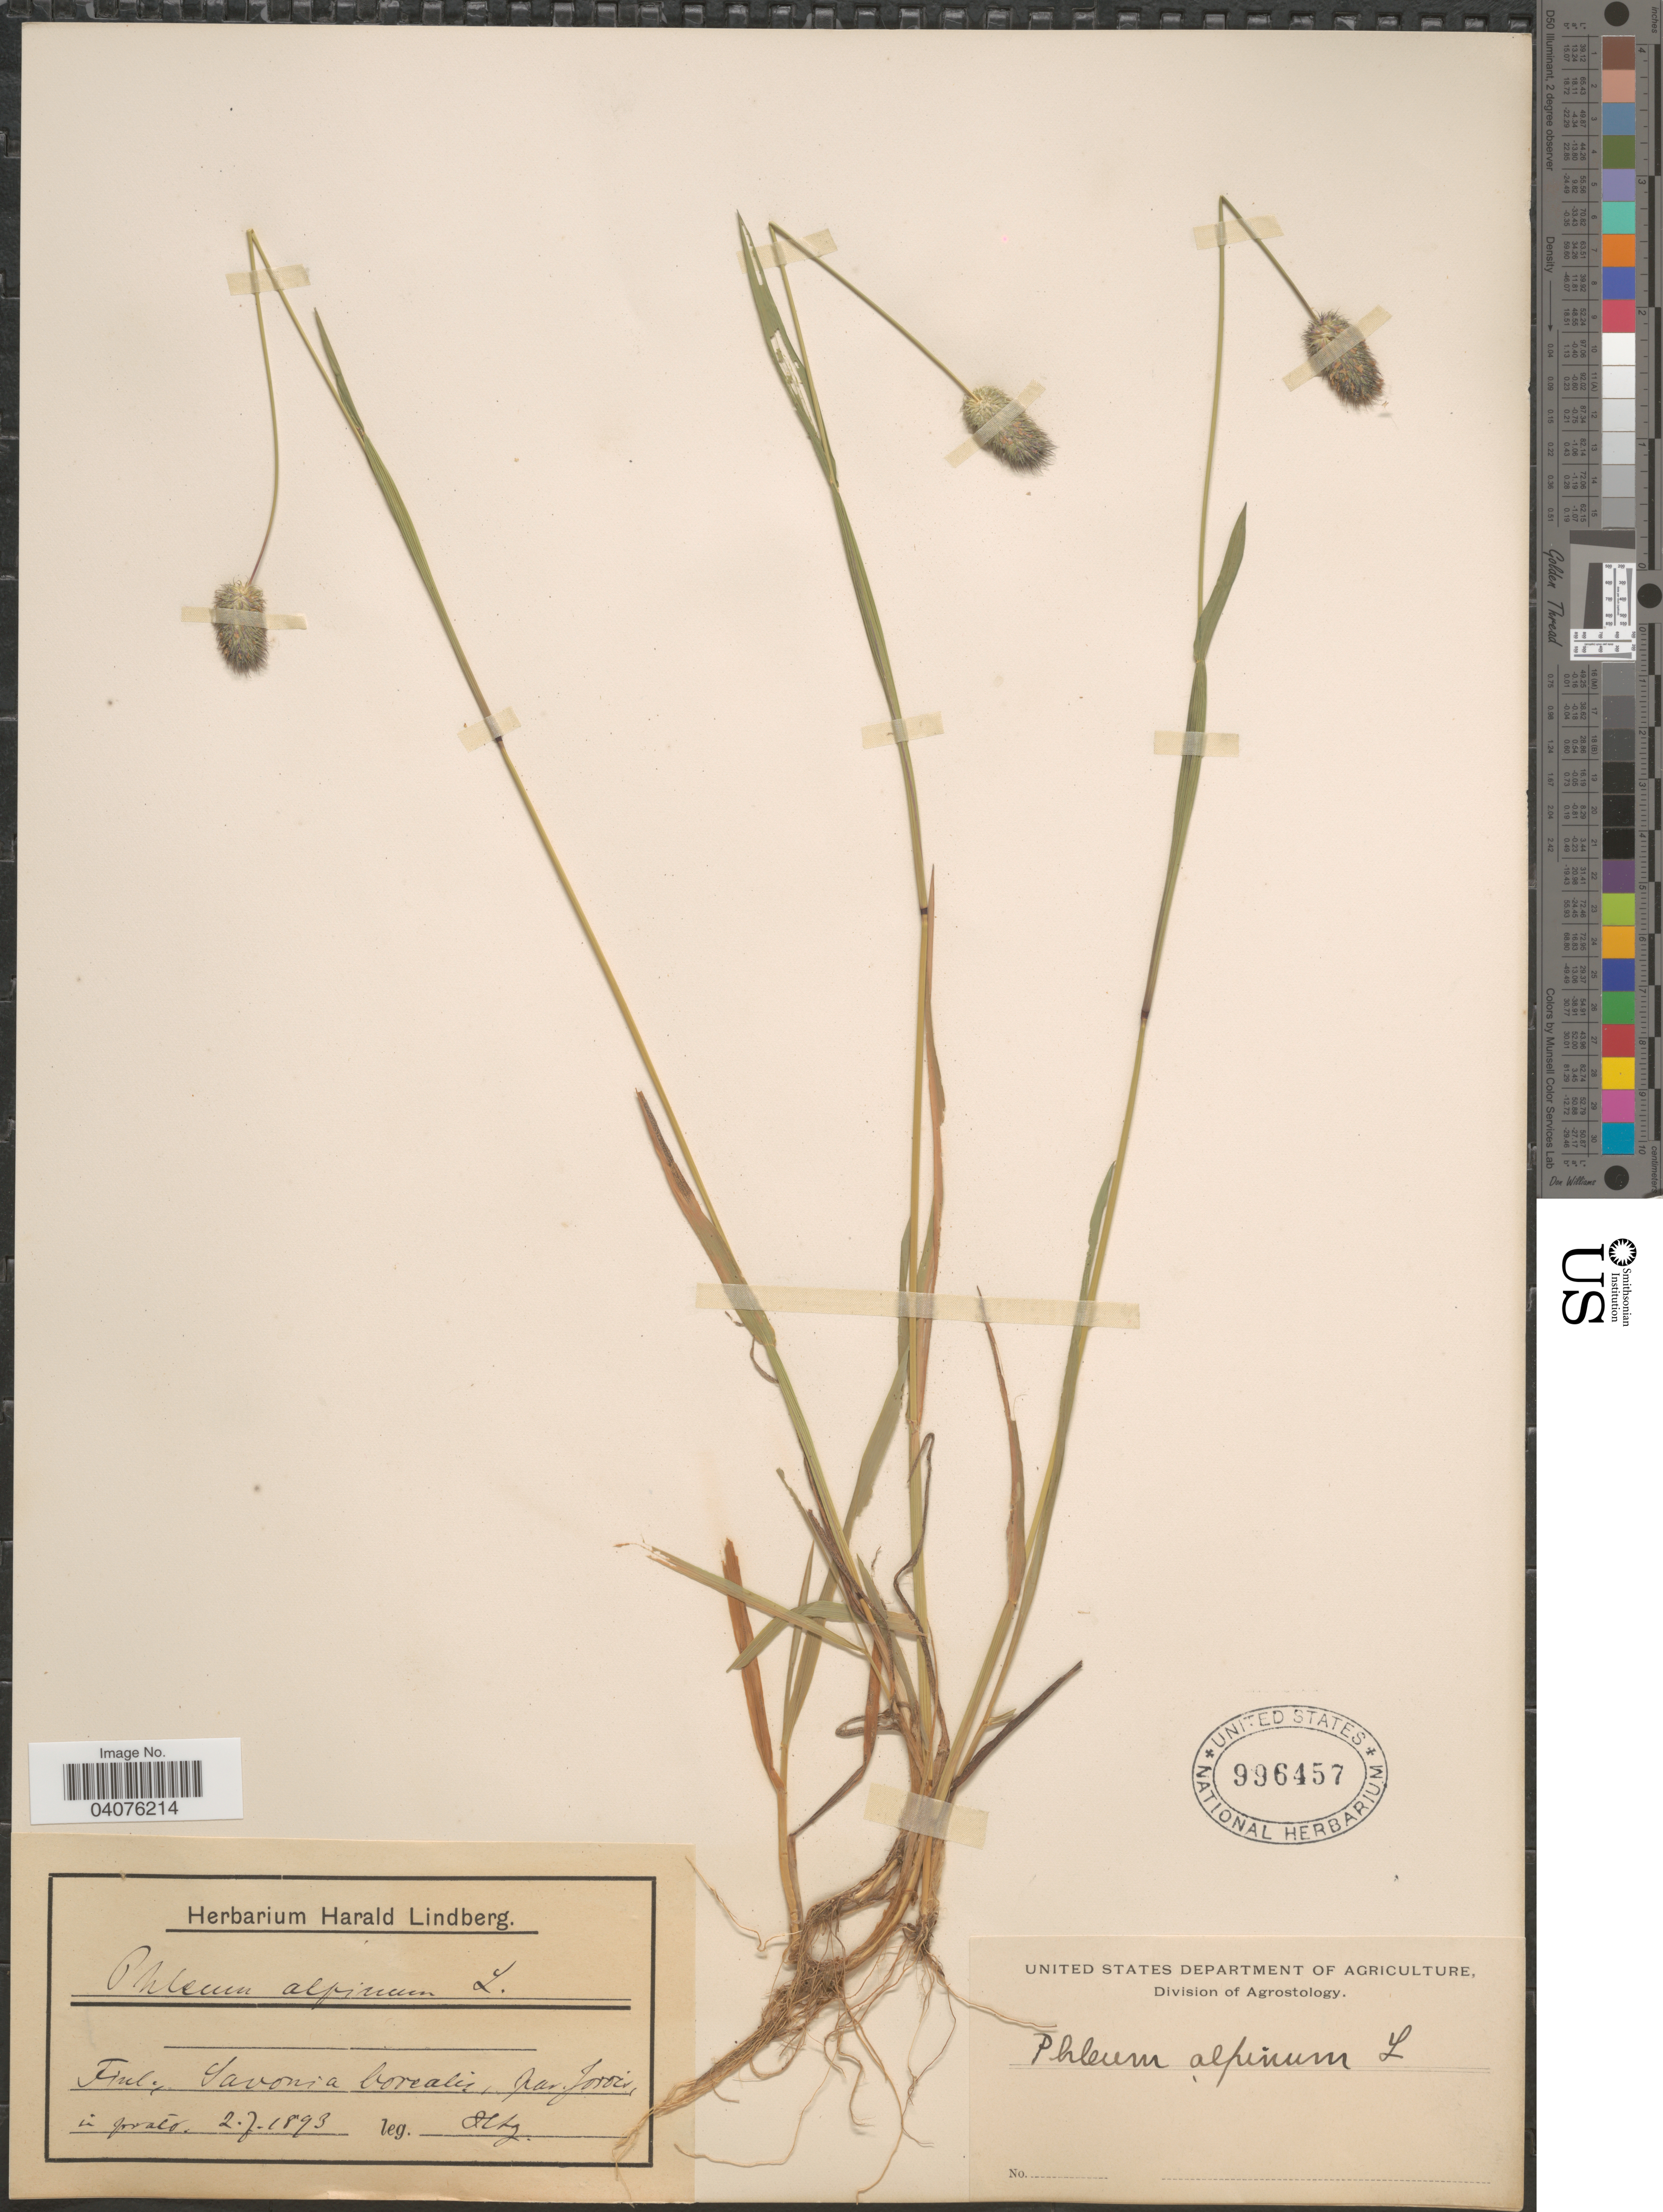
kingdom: Plantae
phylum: Tracheophyta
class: Liliopsida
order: Poales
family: Poaceae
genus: Phleum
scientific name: Phleum alpinum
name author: L.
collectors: H. Lindberg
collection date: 1893-07-02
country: Finland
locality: Finl. Savonia borealis, par. Jorois, in prato.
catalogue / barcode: US 996457